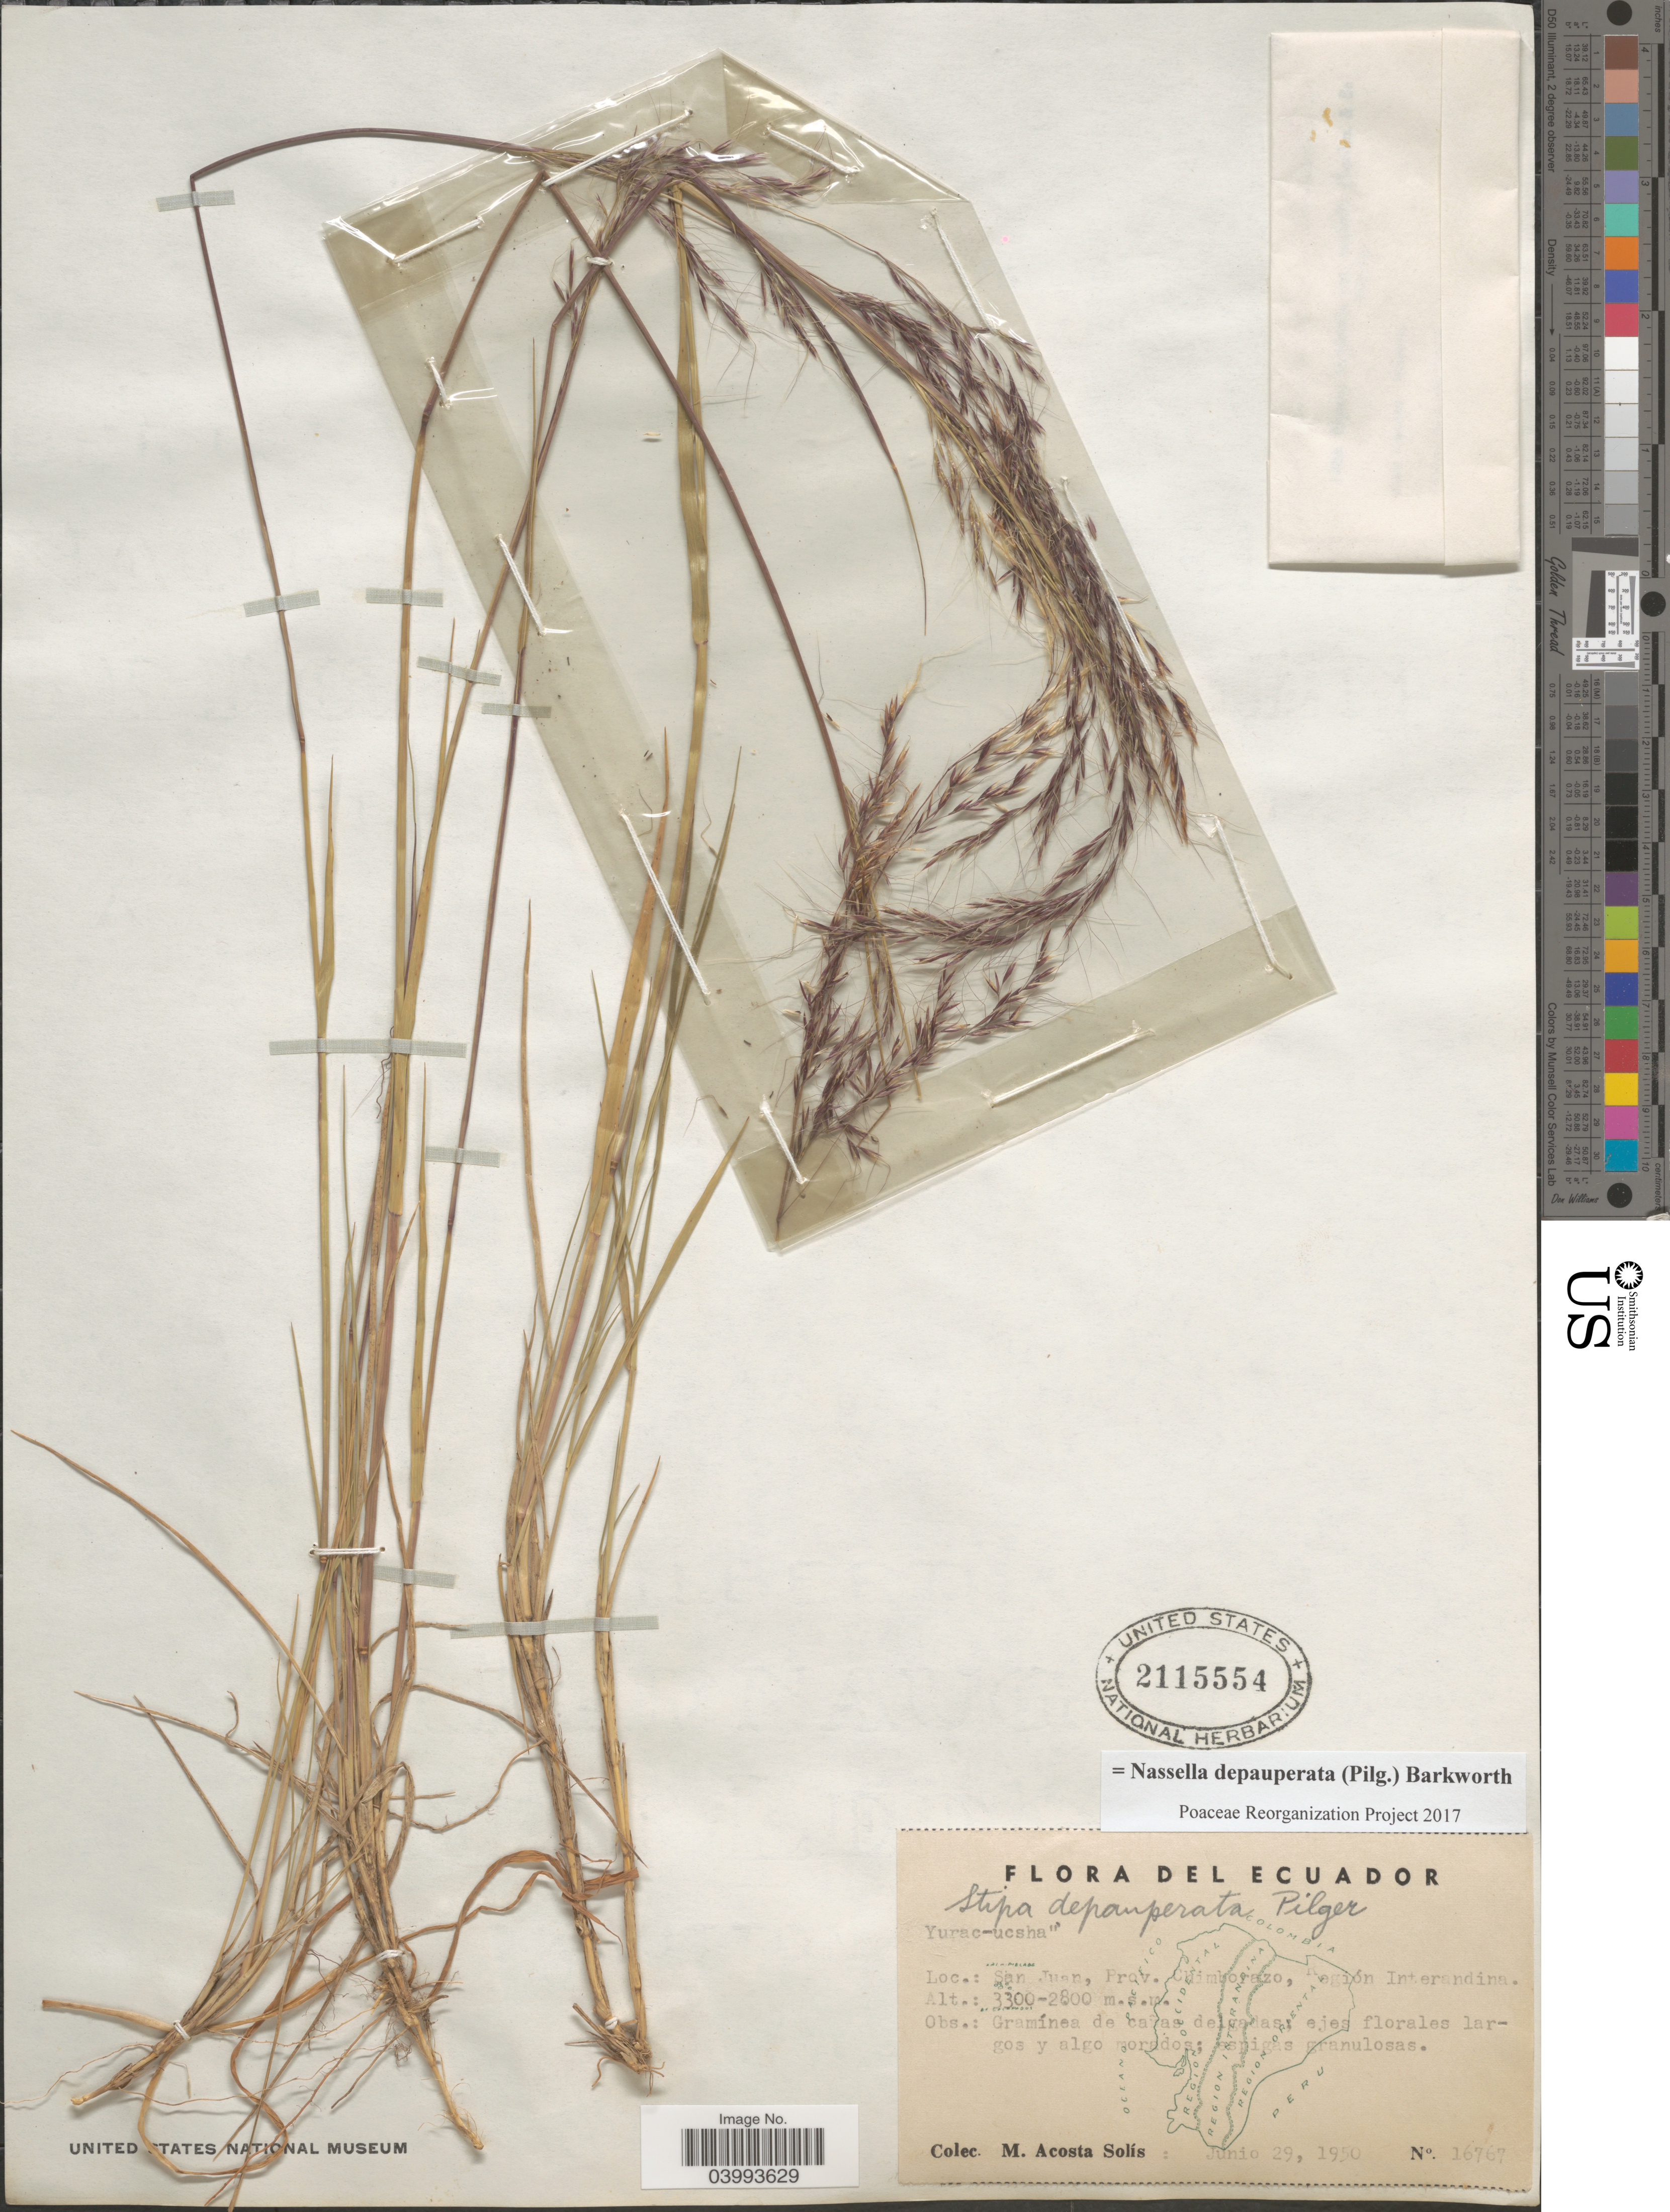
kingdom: Plantae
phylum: Tracheophyta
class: Liliopsida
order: Poales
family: Poaceae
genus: Nassella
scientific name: Nassella depauperata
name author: (Pilg.) Barkworth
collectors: M. Acosta Solis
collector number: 16767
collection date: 1950-06-29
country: Ecuador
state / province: Chimborazo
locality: San Juan, Región Interandina.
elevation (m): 2800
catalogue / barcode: US 2115554